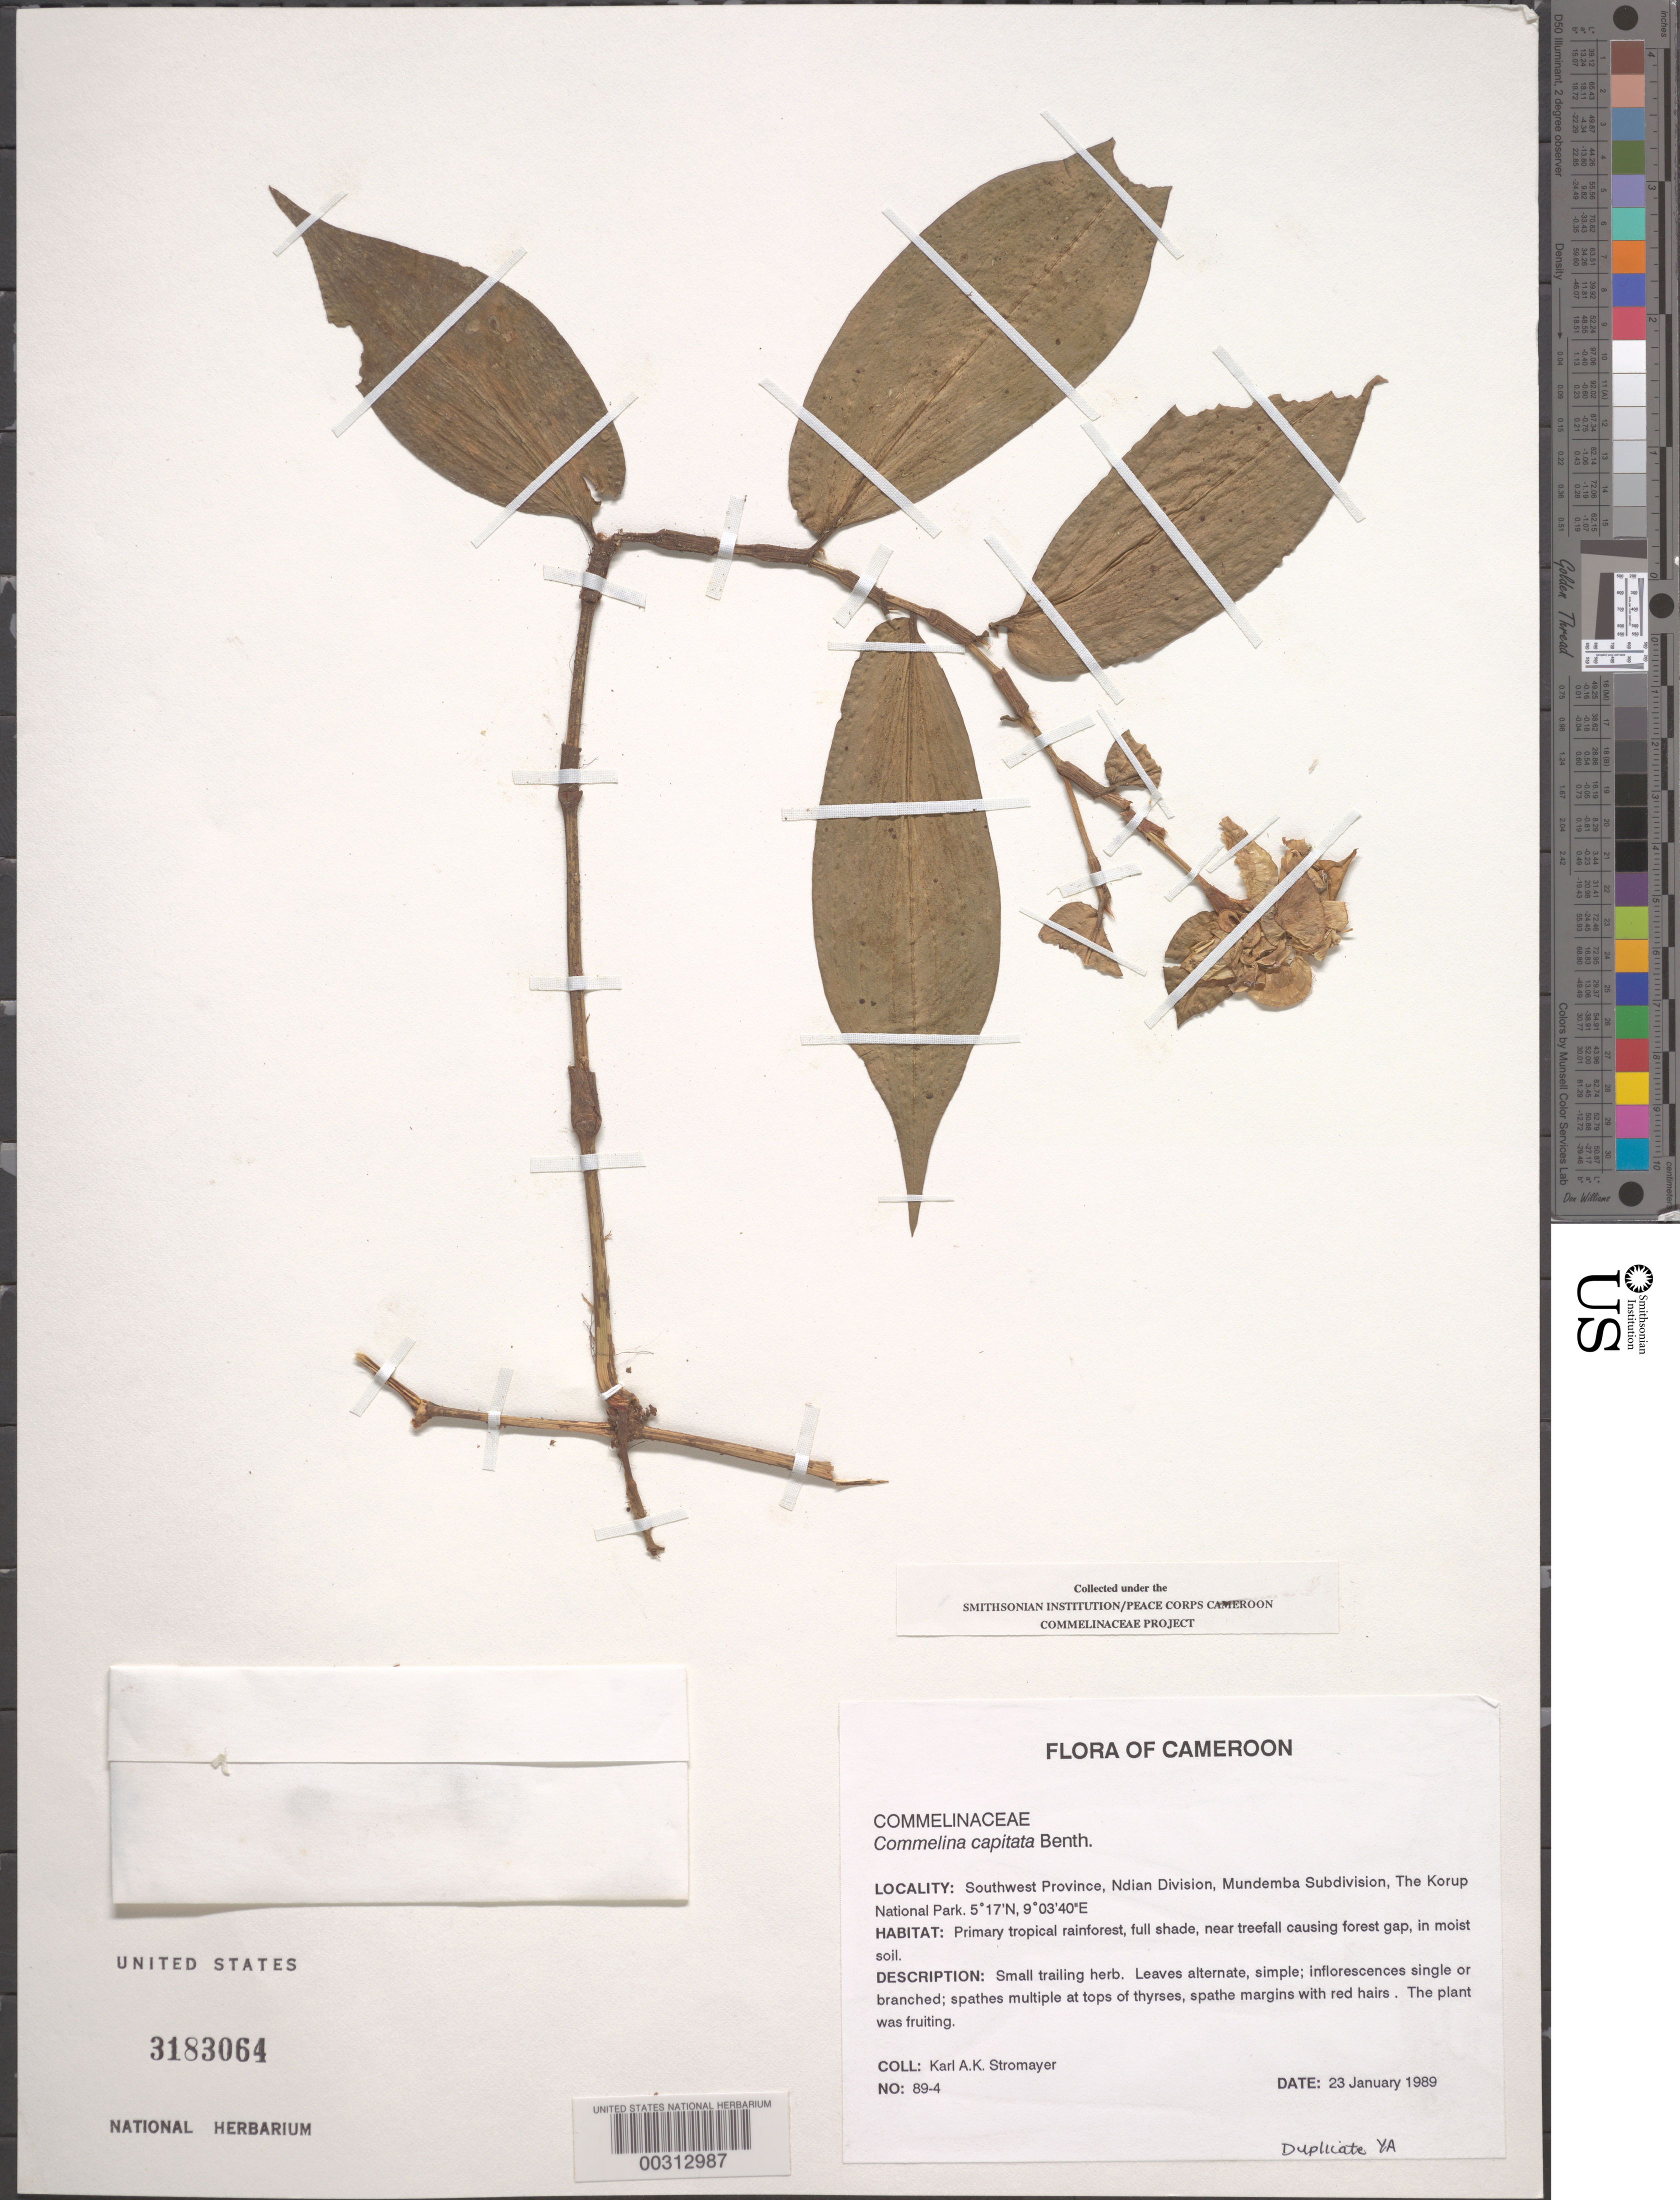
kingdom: Plantae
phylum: Tracheophyta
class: Liliopsida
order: Commelinales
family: Commelinaceae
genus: Commelina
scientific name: Commelina capitata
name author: Benth.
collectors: K. A. Stromayer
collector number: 89-4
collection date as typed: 23 Jan 1989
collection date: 1989-01-23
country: Cameroon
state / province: Sud-Ouest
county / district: Ndian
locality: Mundemba arrondissement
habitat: Primary tropical rainforest, full shade near tree fall, in moist soil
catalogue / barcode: US 3183064